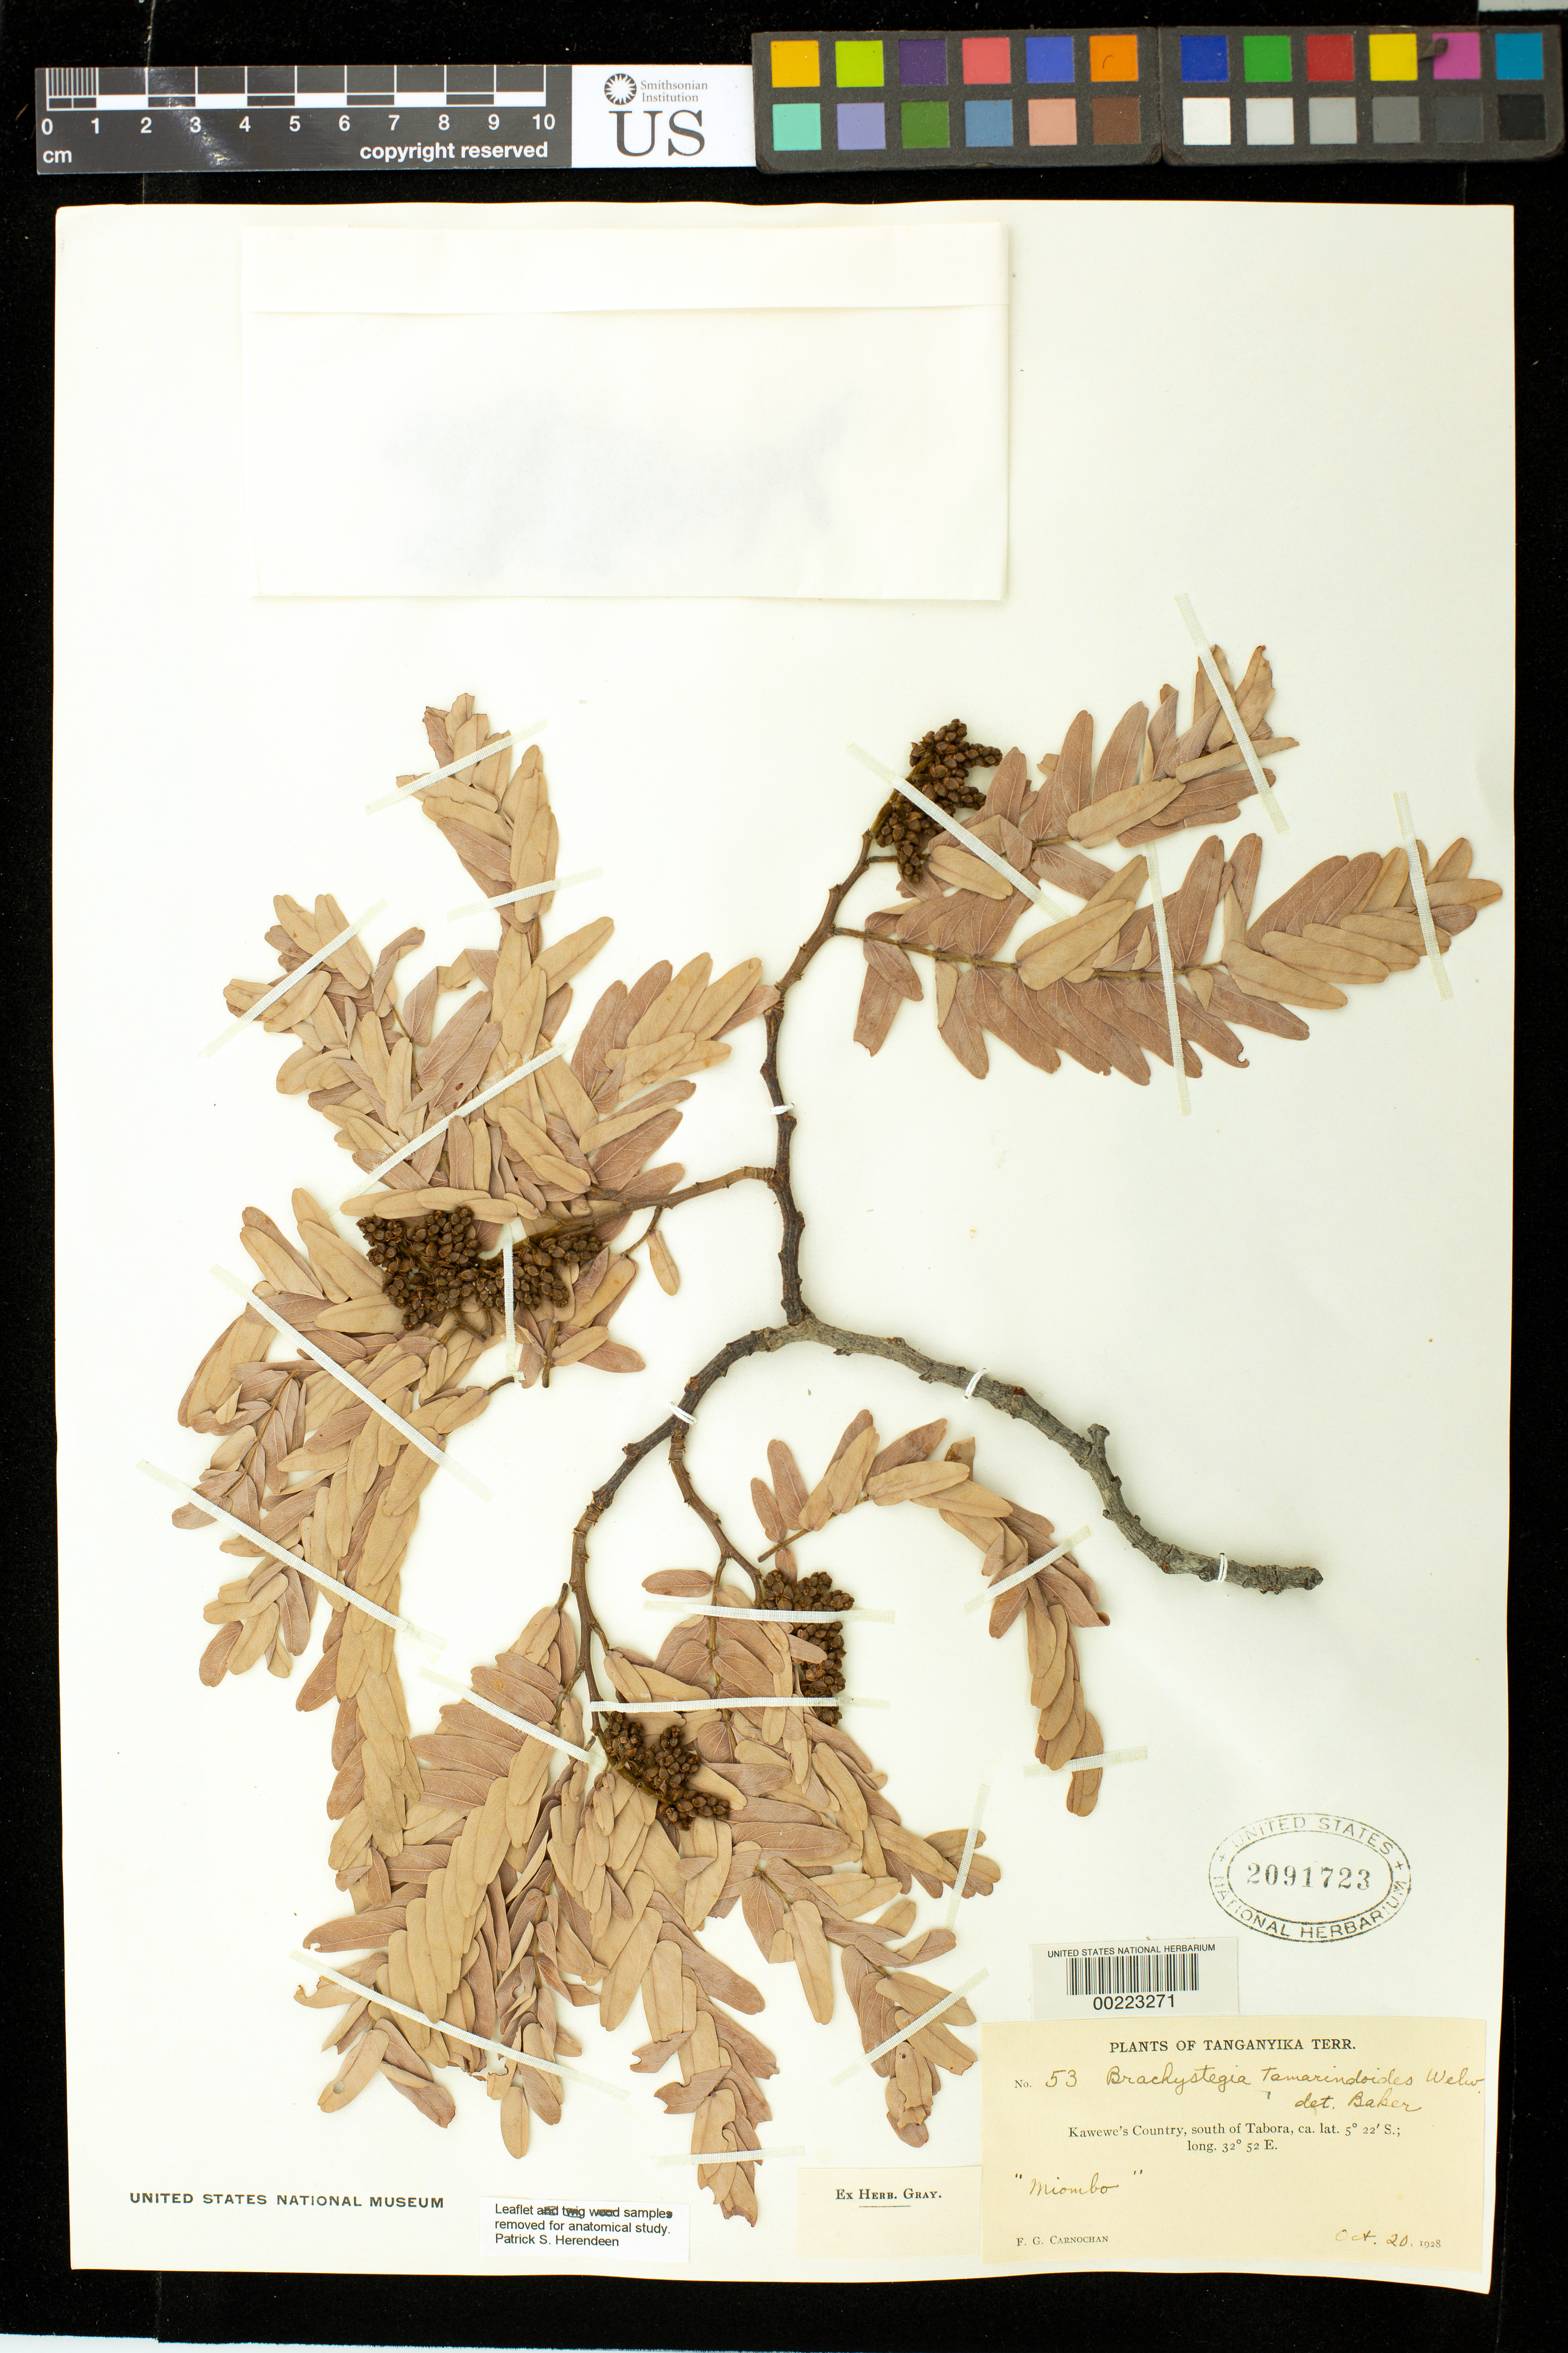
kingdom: Plantae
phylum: Tracheophyta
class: Magnoliopsida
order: Fabales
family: Fabaceae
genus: Brachystegia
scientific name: Brachystegia tamarindoides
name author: Welw. ex Benth.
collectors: F. Carnochan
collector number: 53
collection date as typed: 20 Oct 1928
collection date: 1928-10-20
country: Tanzania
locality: Kawewe's country s of tabora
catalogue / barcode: US 2091723